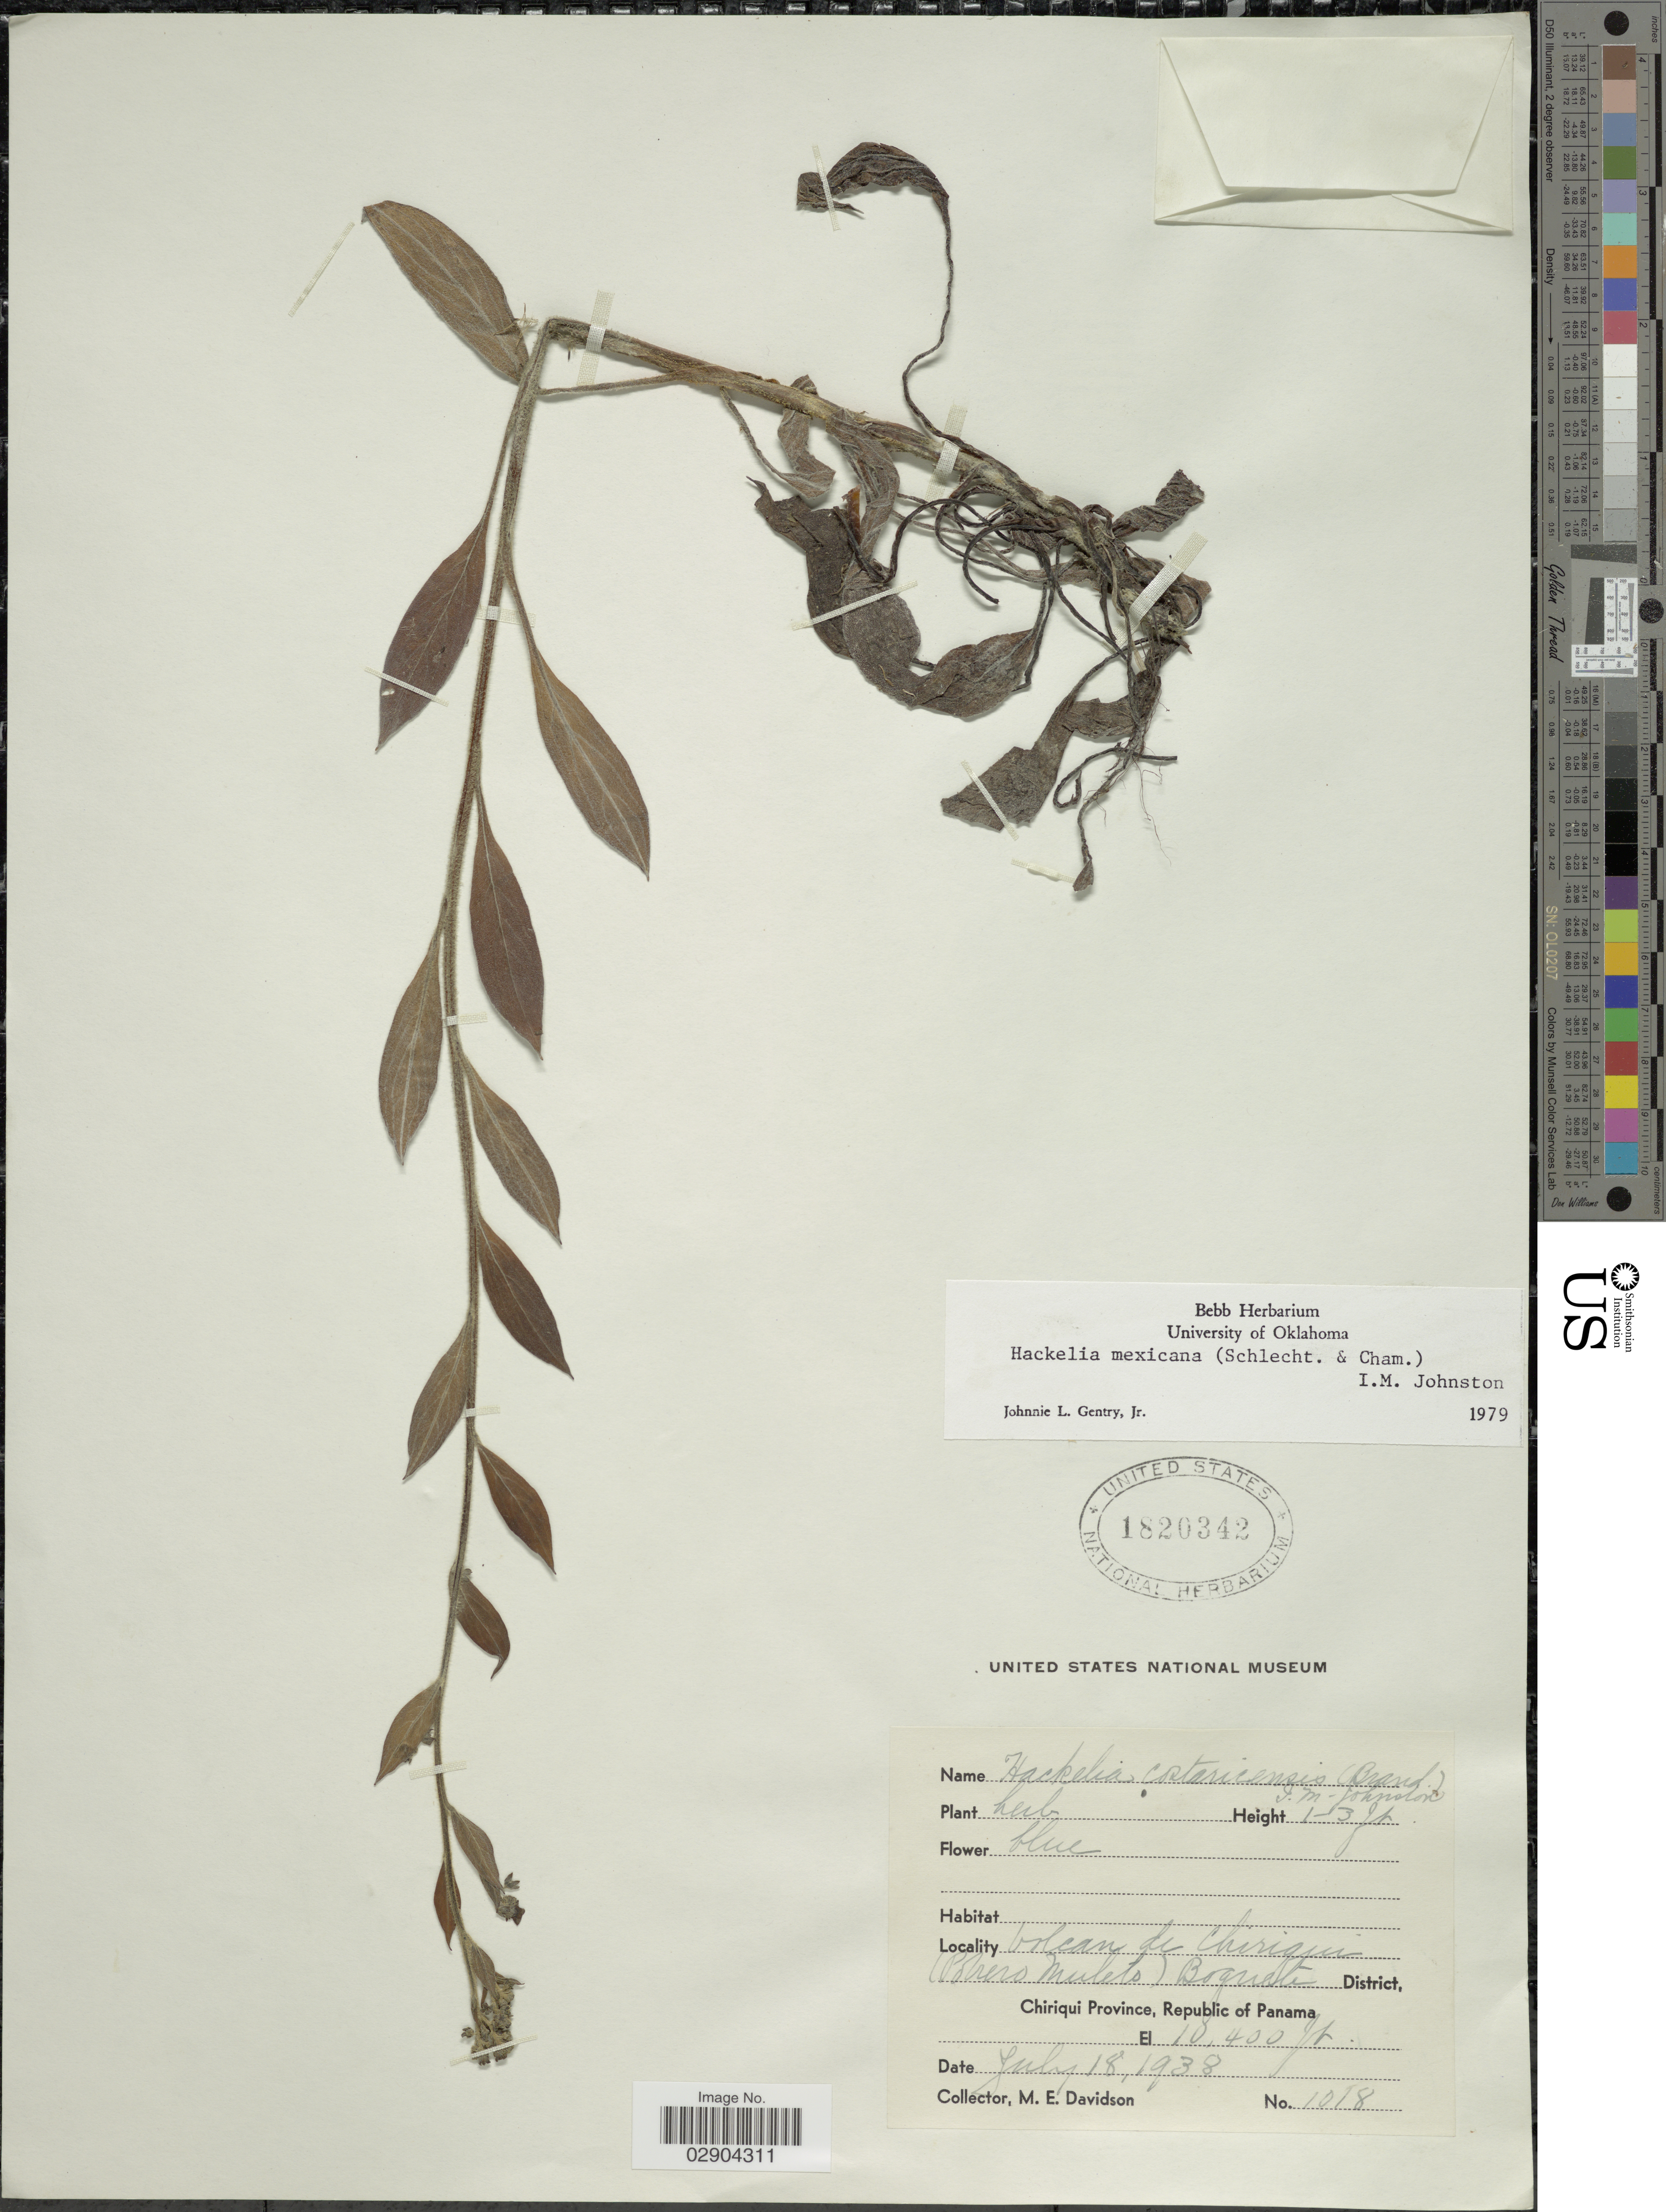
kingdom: Plantae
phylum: Tracheophyta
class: Magnoliopsida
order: Boraginales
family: Boraginaceae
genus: Hackelia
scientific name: Hackelia mexicana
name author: (Schltdl. & Cham.) I.M. Johnst.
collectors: M. E. Davidson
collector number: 1018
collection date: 1938-07-18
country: Panama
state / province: Chiriqui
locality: Volcan de Chiriqui. (Potrero Muleto) Boquete District, Chiriqui Province, Republic of Panama.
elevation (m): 3170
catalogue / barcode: US 1820342